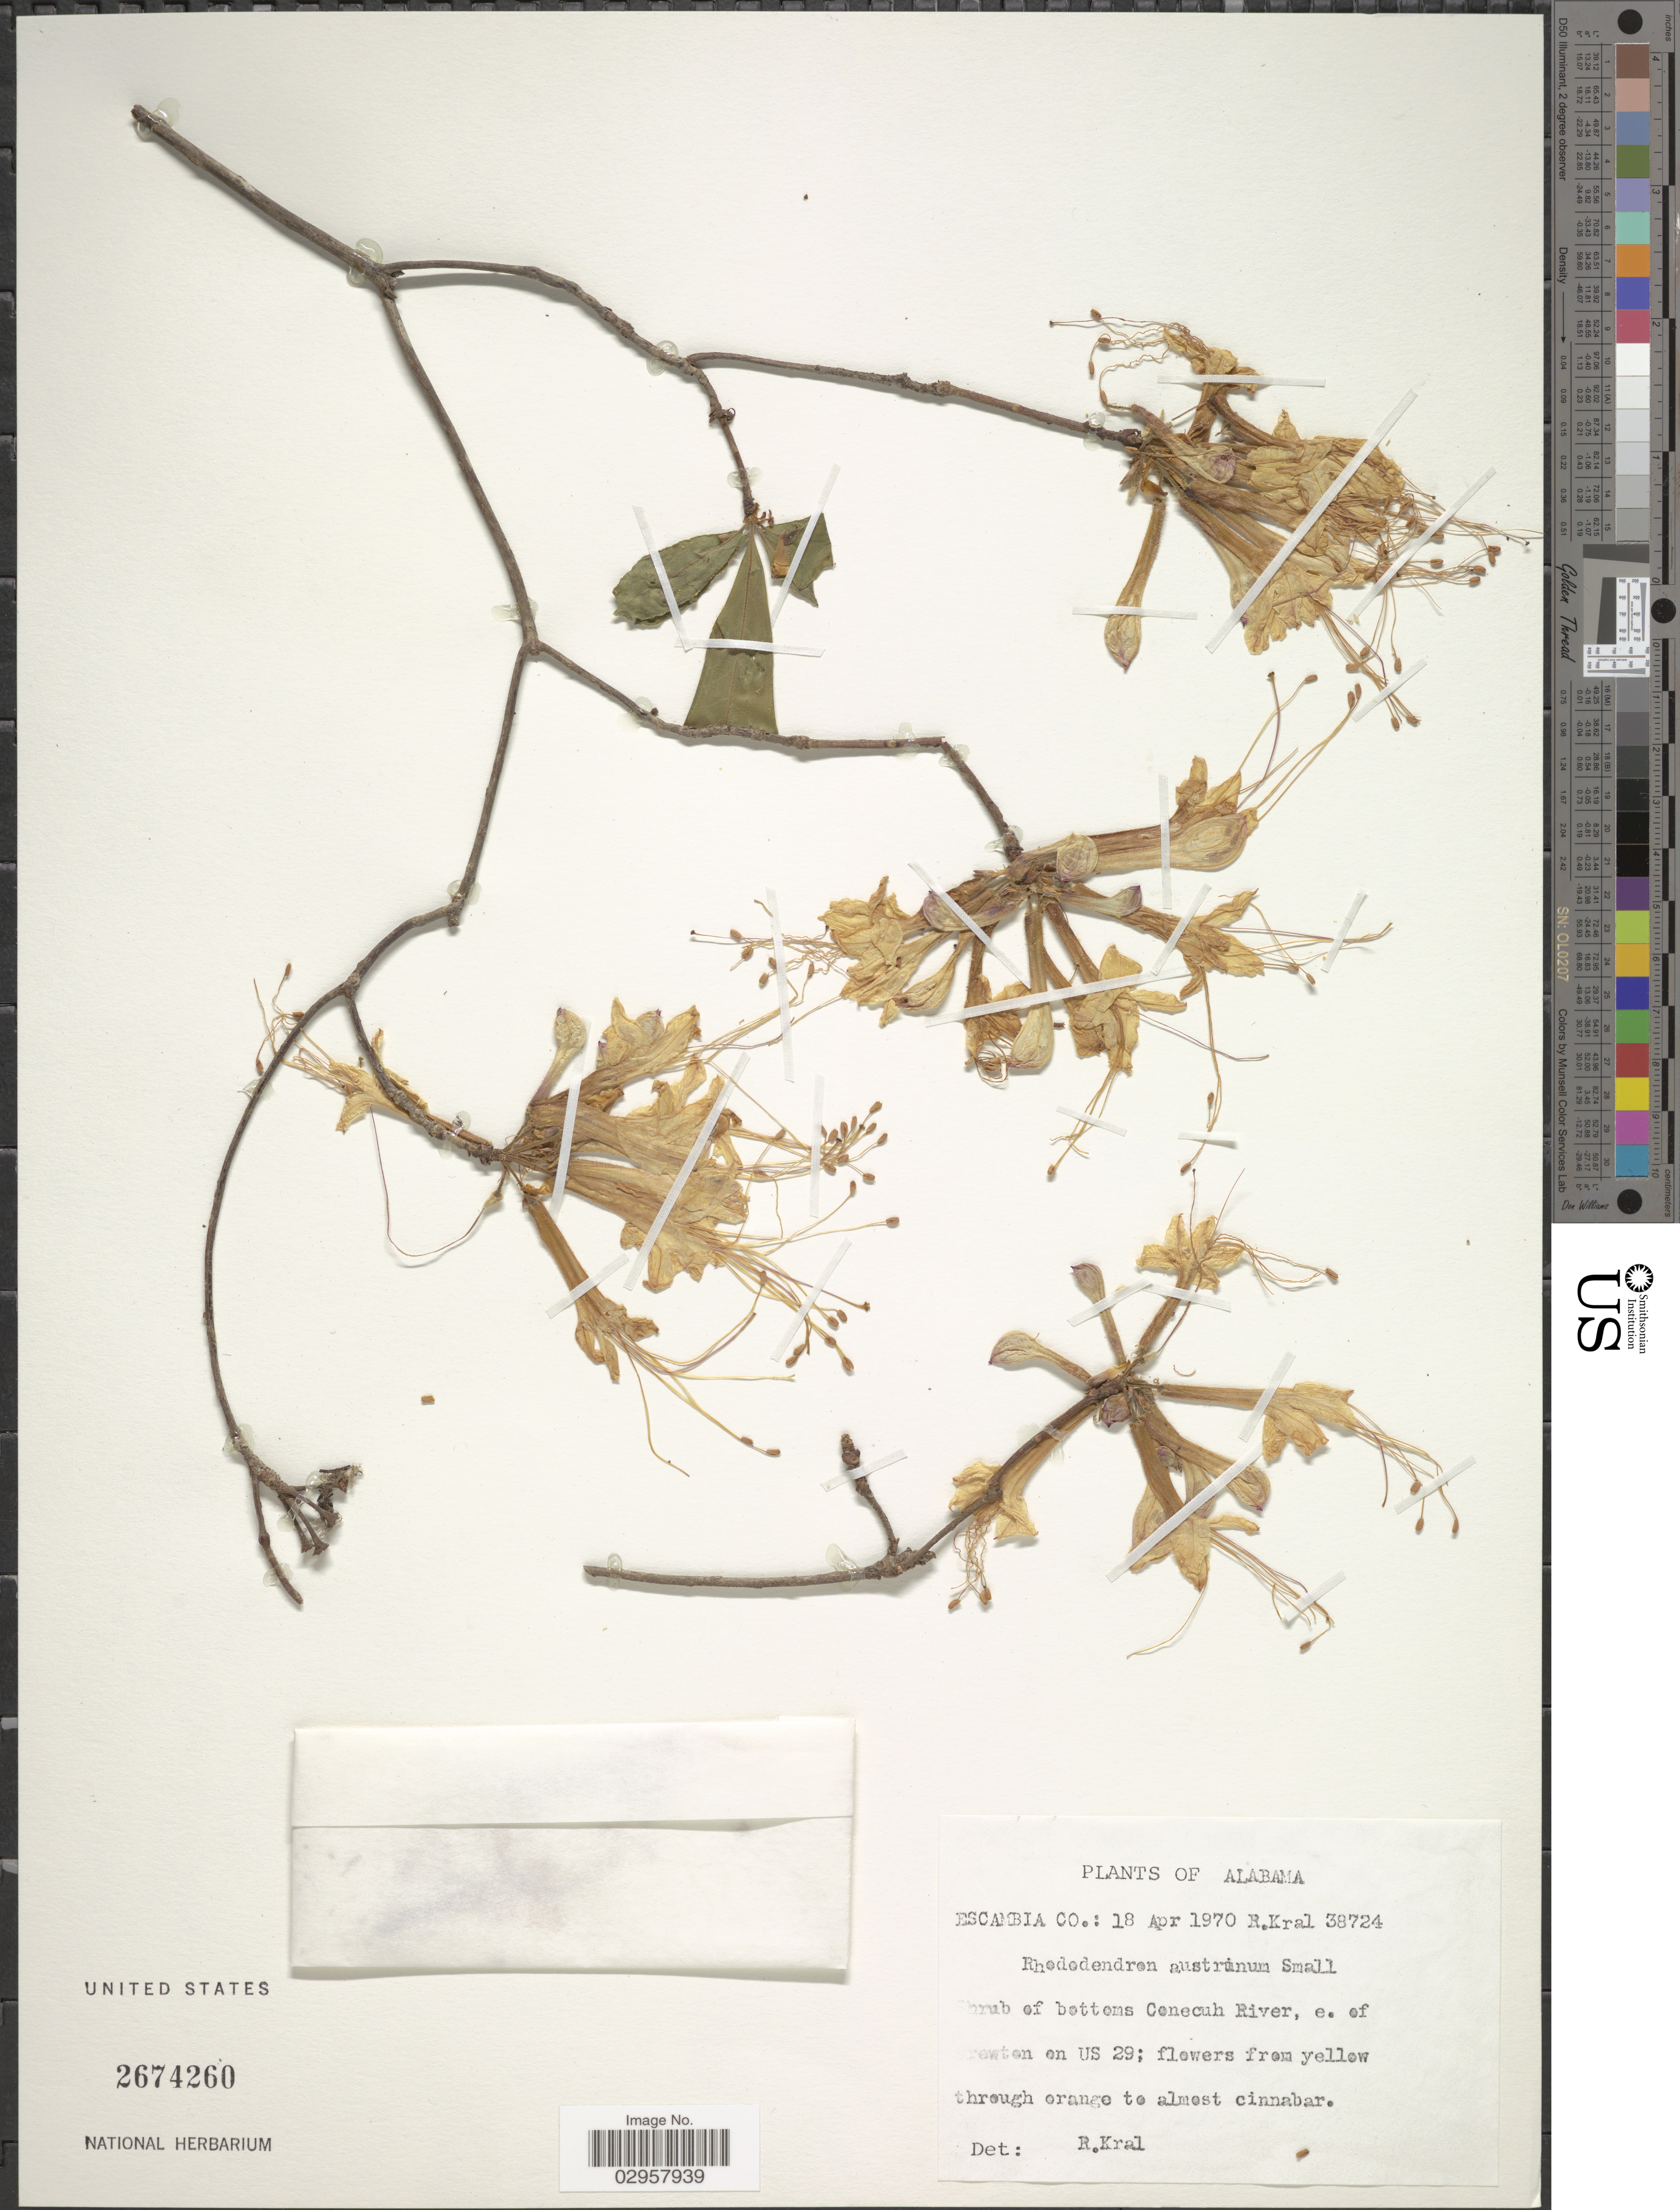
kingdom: Plantae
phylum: Tracheophyta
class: Magnoliopsida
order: Ericales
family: Ericaceae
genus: Rhododendron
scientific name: Rhododendron atlanticum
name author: (Ashe) Rehder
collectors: R. Kral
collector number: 38724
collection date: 1970-04-18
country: United States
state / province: Alabama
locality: Escambia Co. Shrub of bottoms Conecuh River, e. of Brewton on US 29.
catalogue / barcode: US 2674260